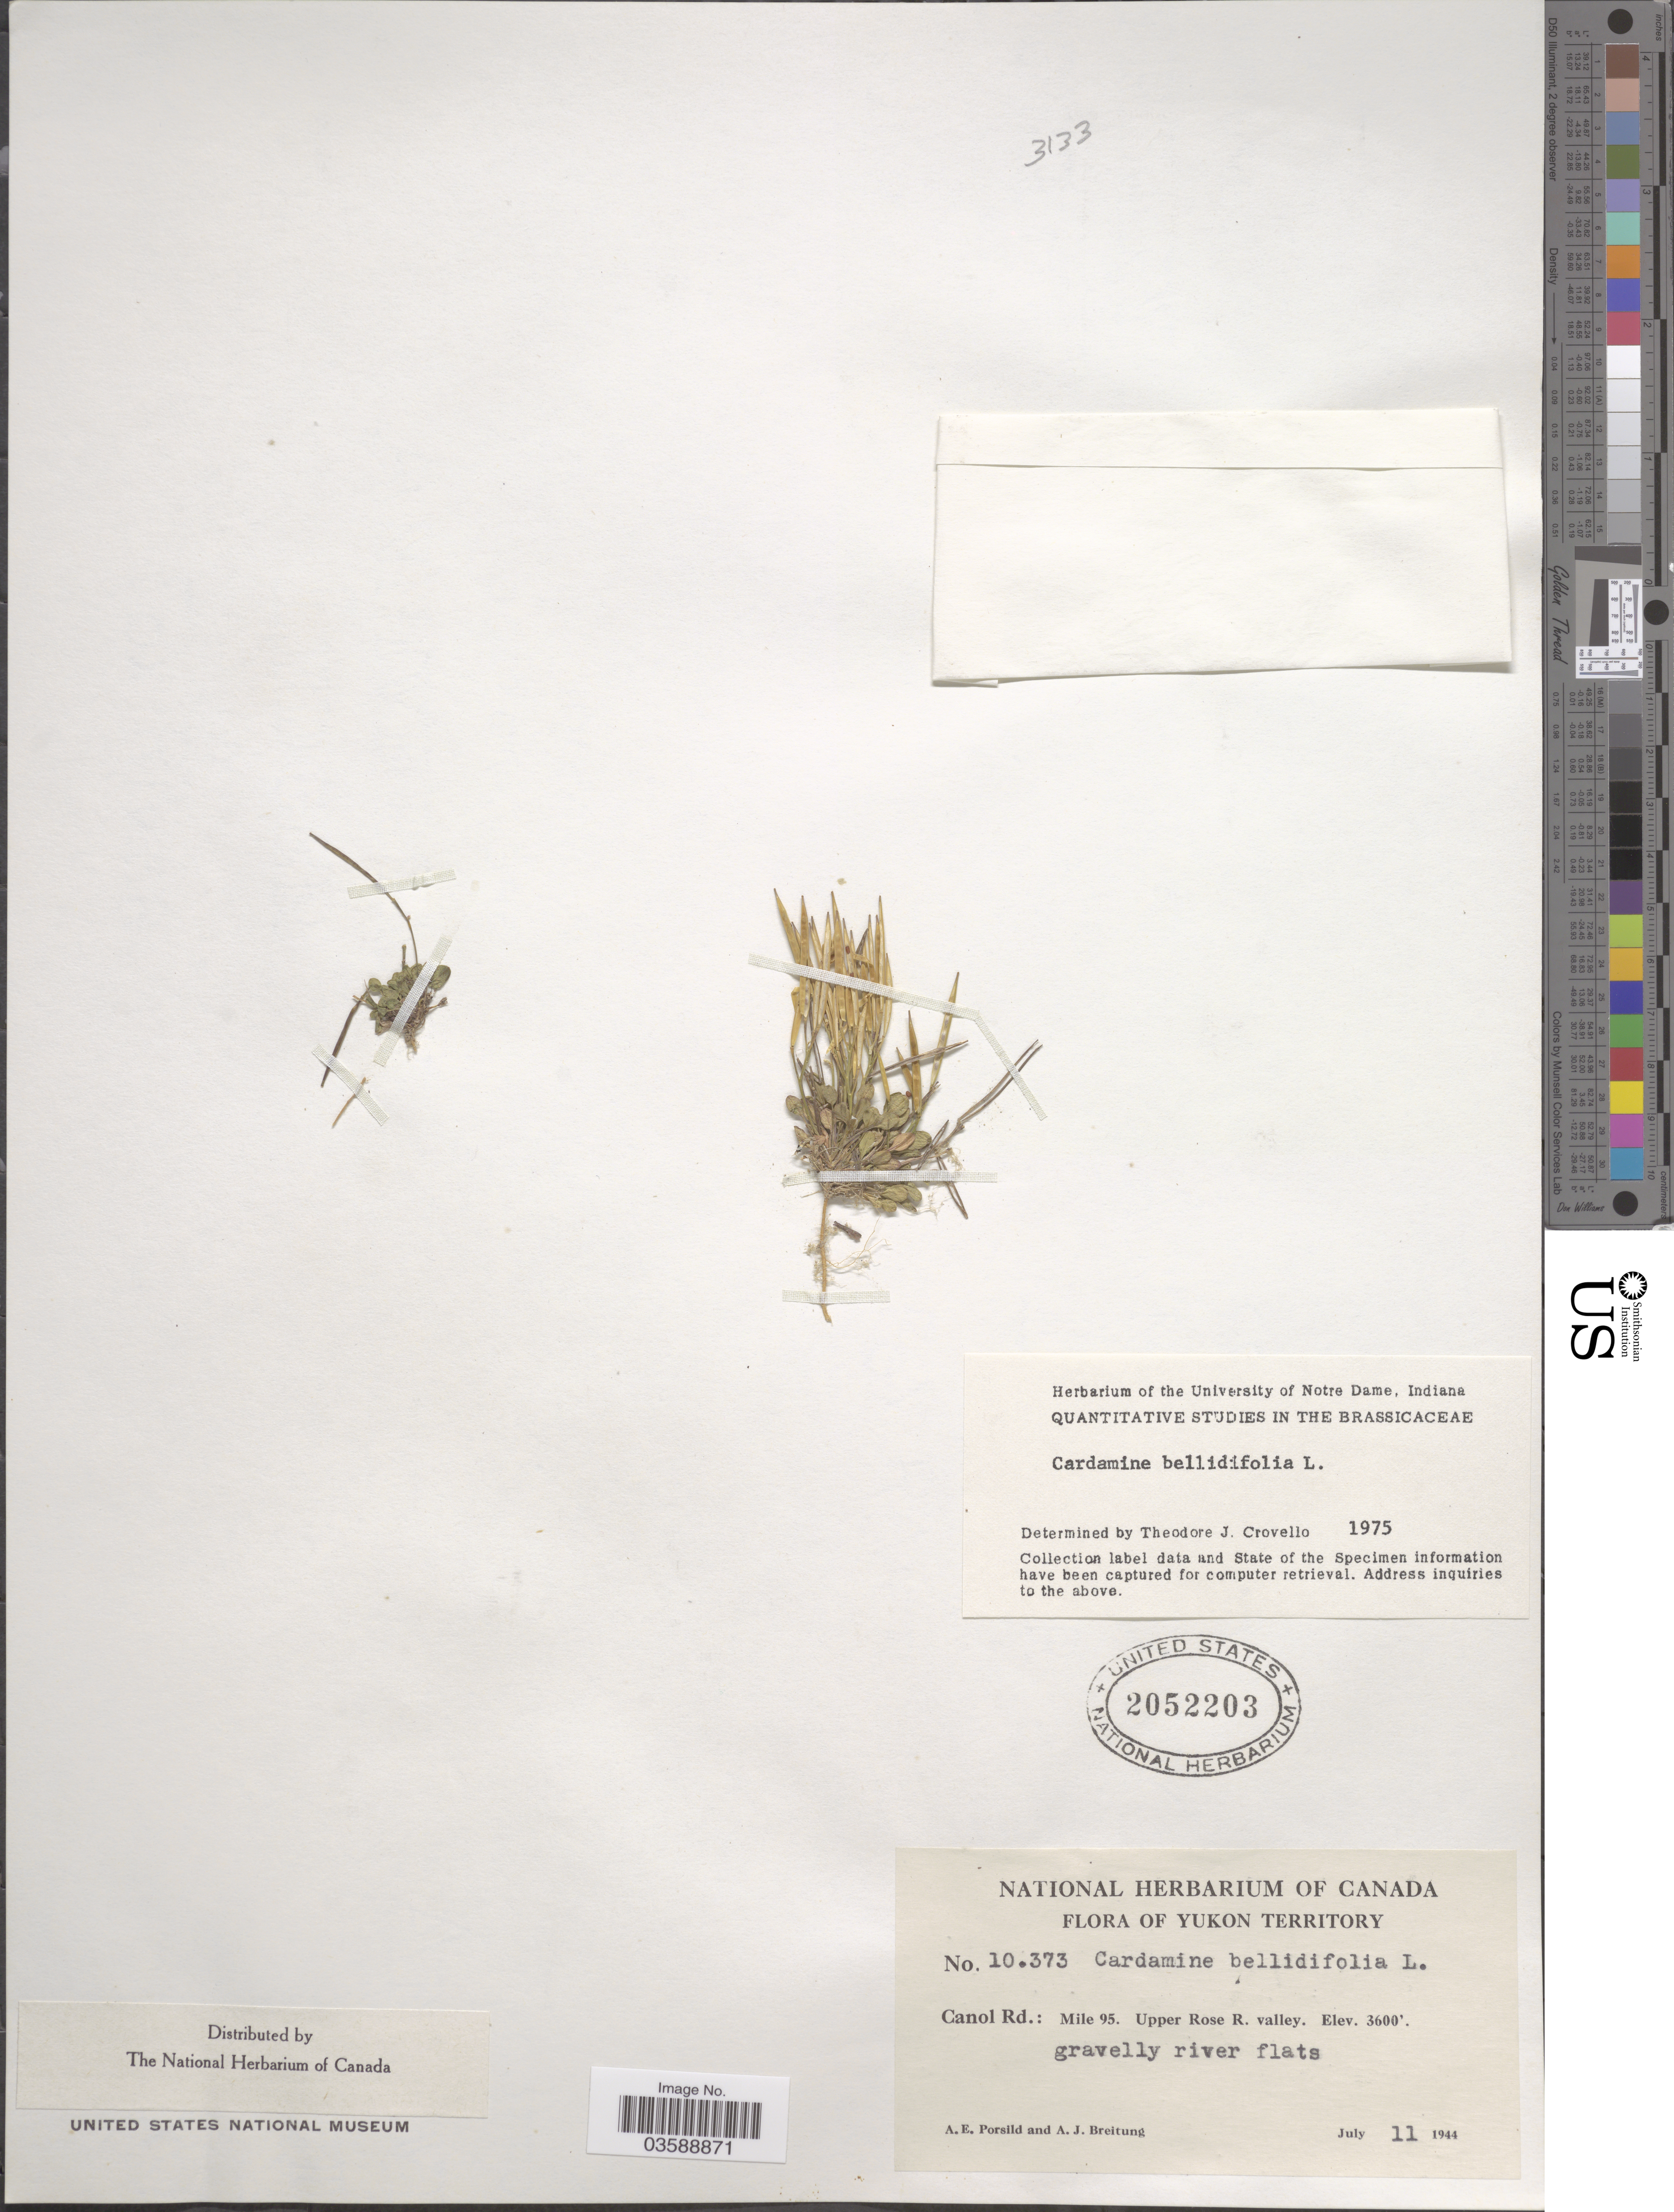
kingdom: Plantae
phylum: Tracheophyta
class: Magnoliopsida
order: Brassicales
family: Brassicaceae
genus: Cardamine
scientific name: Cardamine bellidifolia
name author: L.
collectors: A. E. Porsild & A. Breitung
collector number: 10373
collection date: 1944-07-11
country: Canada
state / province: Yukon Territory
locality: Yukon Territory. Canol Rd.: Mile 95. Upper Rose R. valley.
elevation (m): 1097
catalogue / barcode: US 2052203